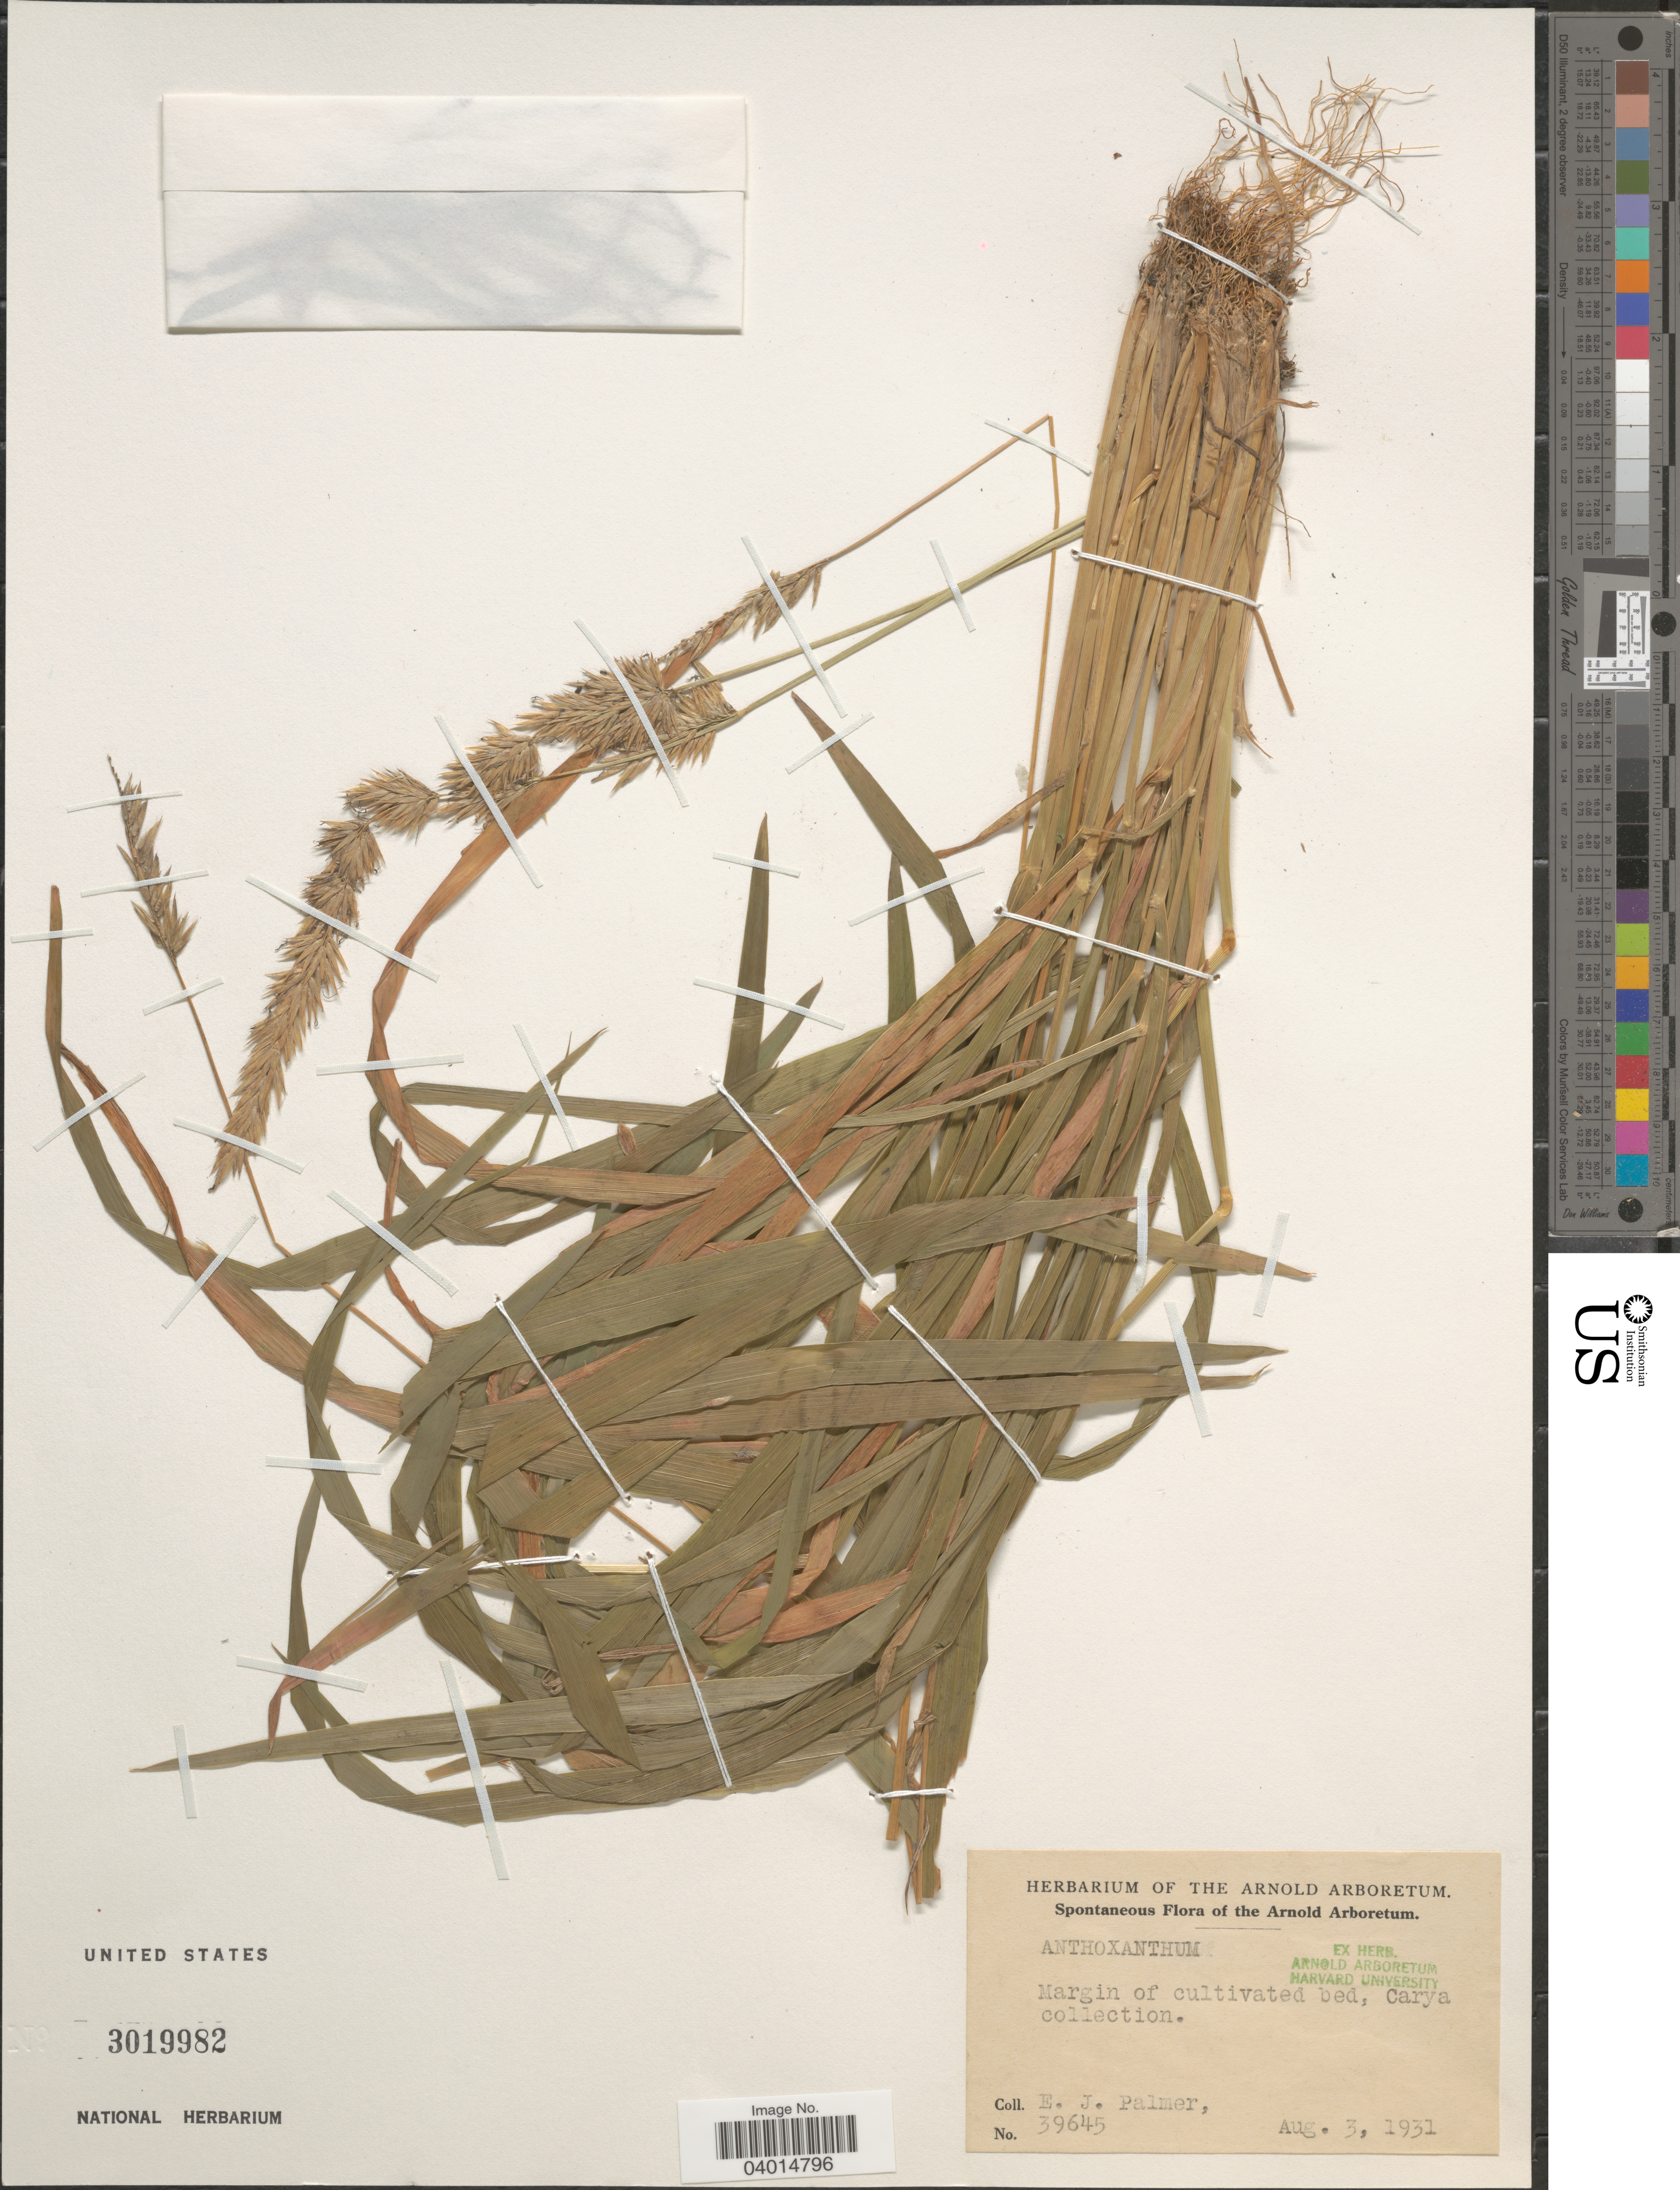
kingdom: Plantae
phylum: Tracheophyta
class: Liliopsida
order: Poales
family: Poaceae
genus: Anthoxanthum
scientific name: Anthoxanthum sp.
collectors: E. J. Palmer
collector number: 39645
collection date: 1931-08-03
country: United States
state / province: Massachusetts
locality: The Arnold Arboretum. Margin of cultivated bed, Carya collection.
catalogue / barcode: US 3019982